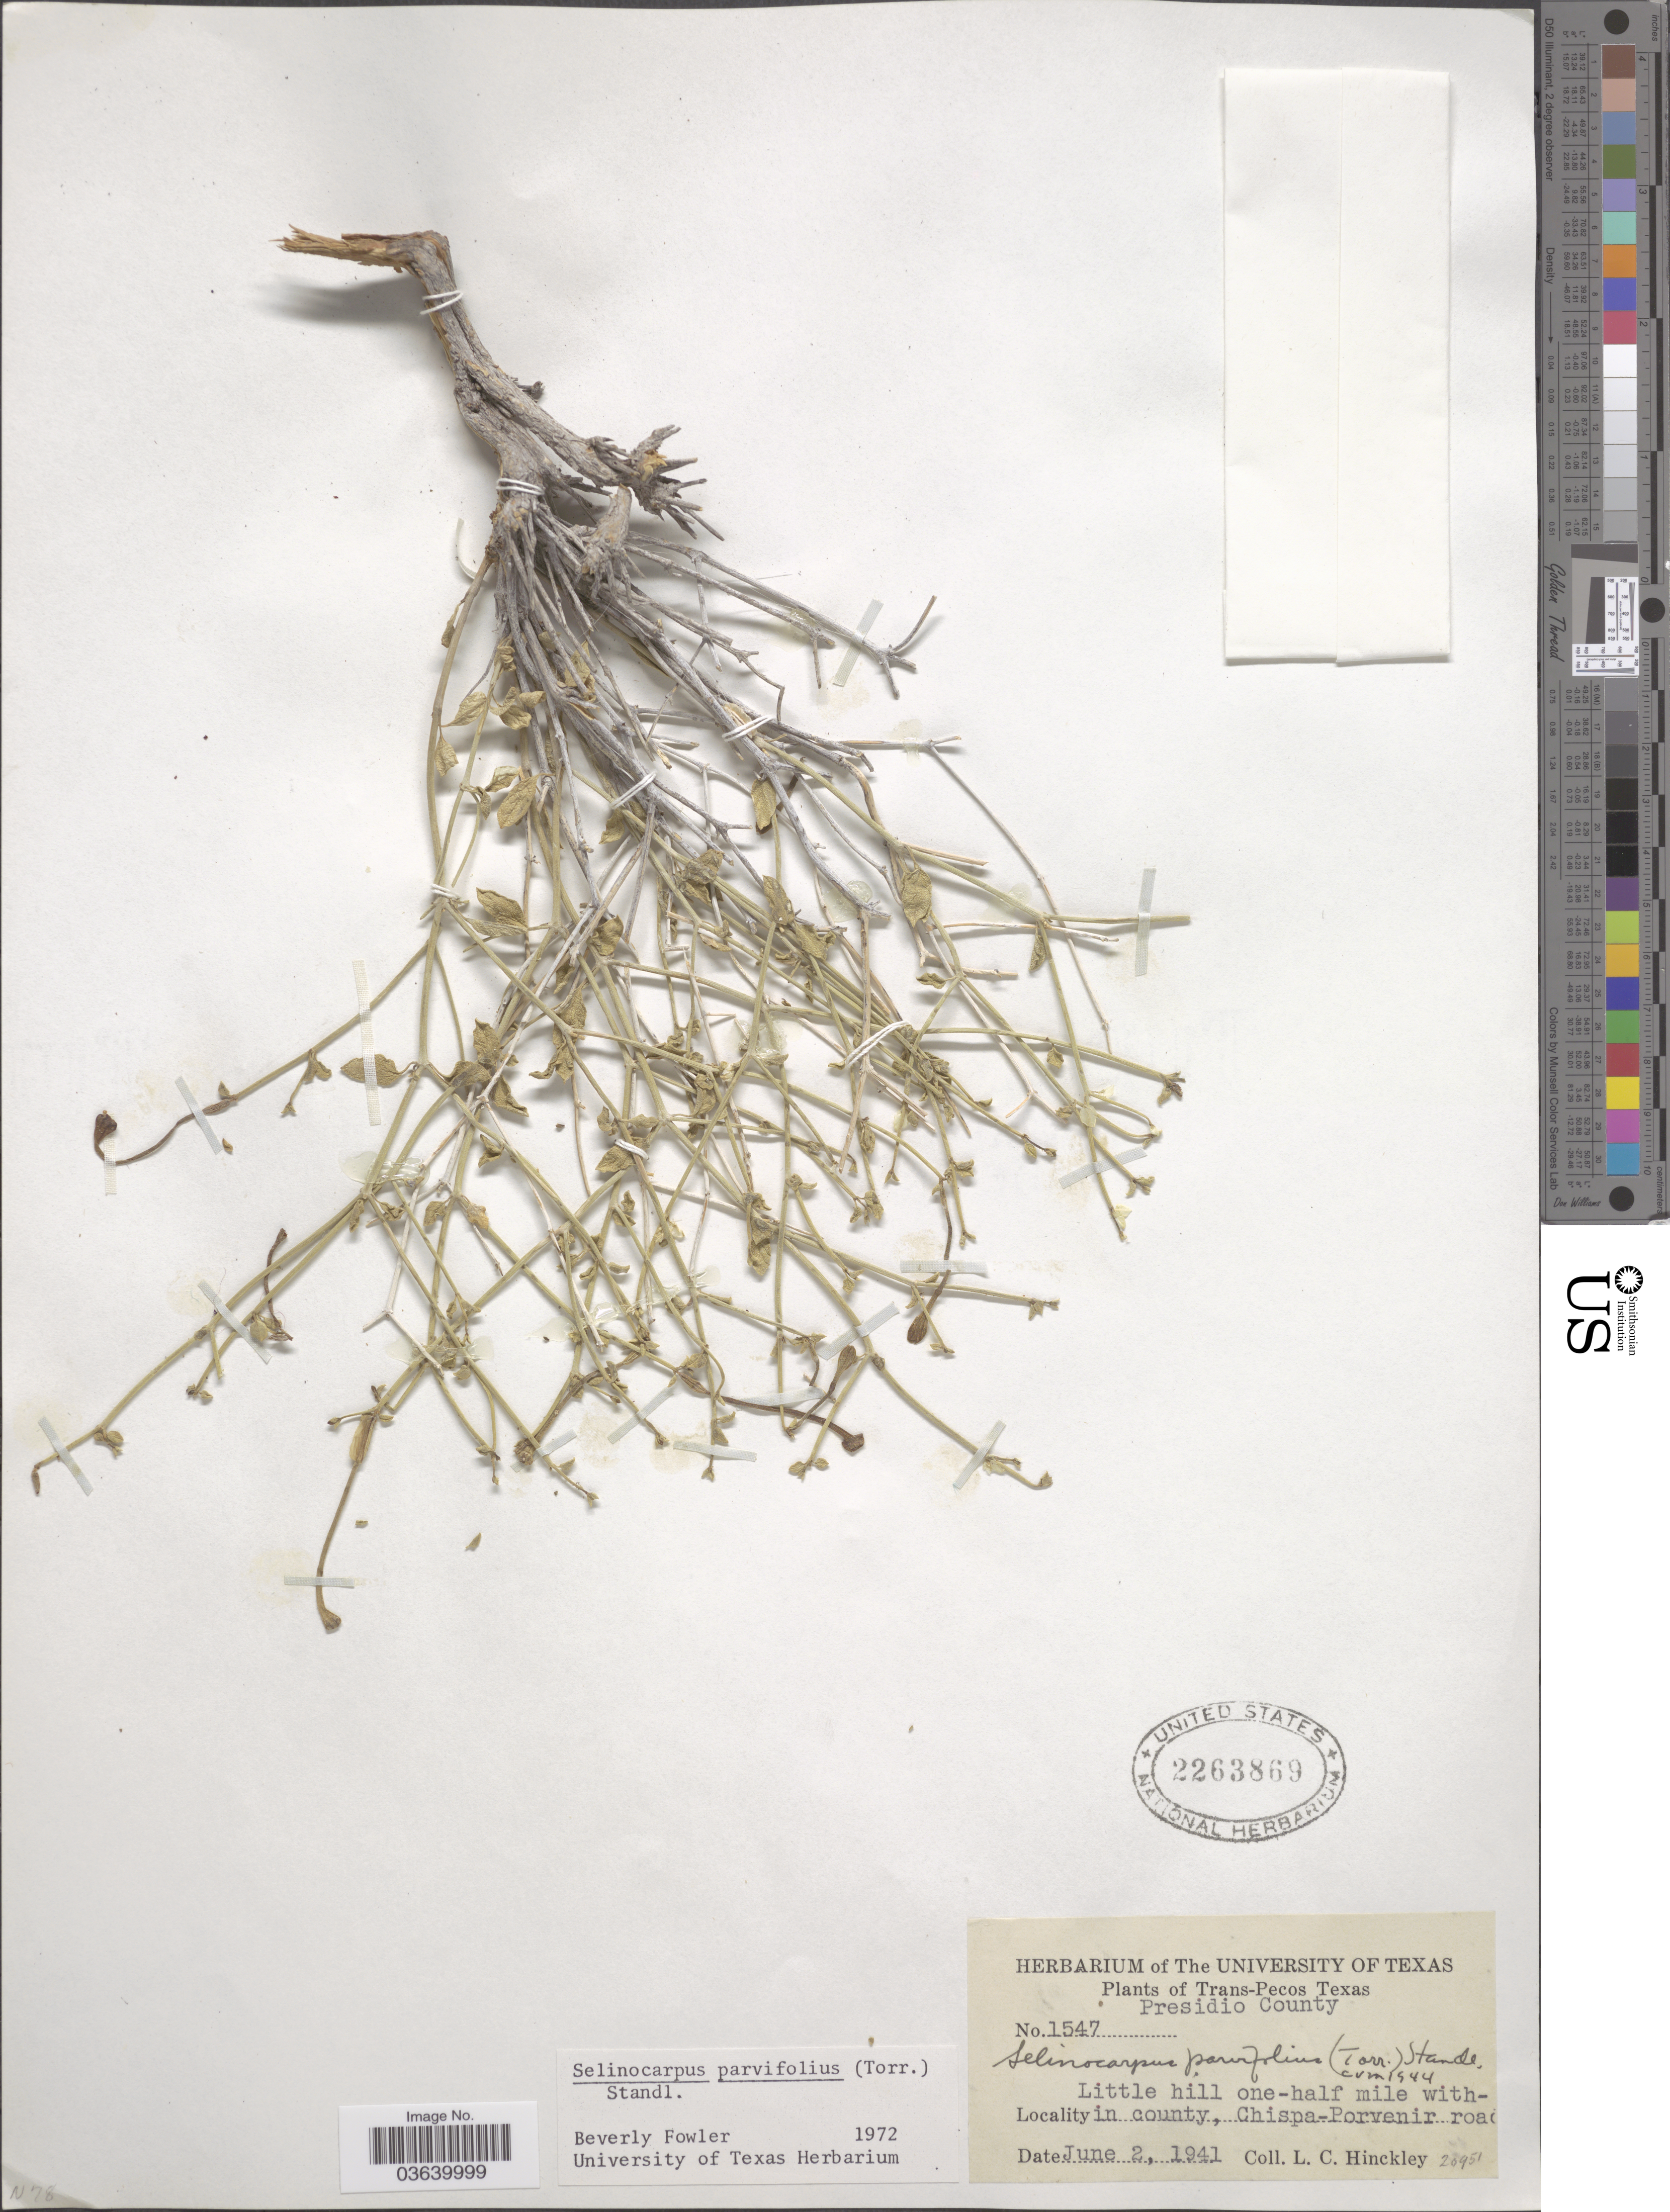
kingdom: Plantae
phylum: Tracheophyta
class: Magnoliopsida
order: Caryophyllales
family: Nyctaginaceae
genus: Acleisanthes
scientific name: Acleisanthes parvifolia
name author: (Torr.) R.A. Levin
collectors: L. Hinckley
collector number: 1547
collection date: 1941-06-02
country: United States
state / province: Texas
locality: Trans-Pecos Texas. Presidio County. Little hill one-half mile within county, Chispa-Porvenir road.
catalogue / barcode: US 2263869